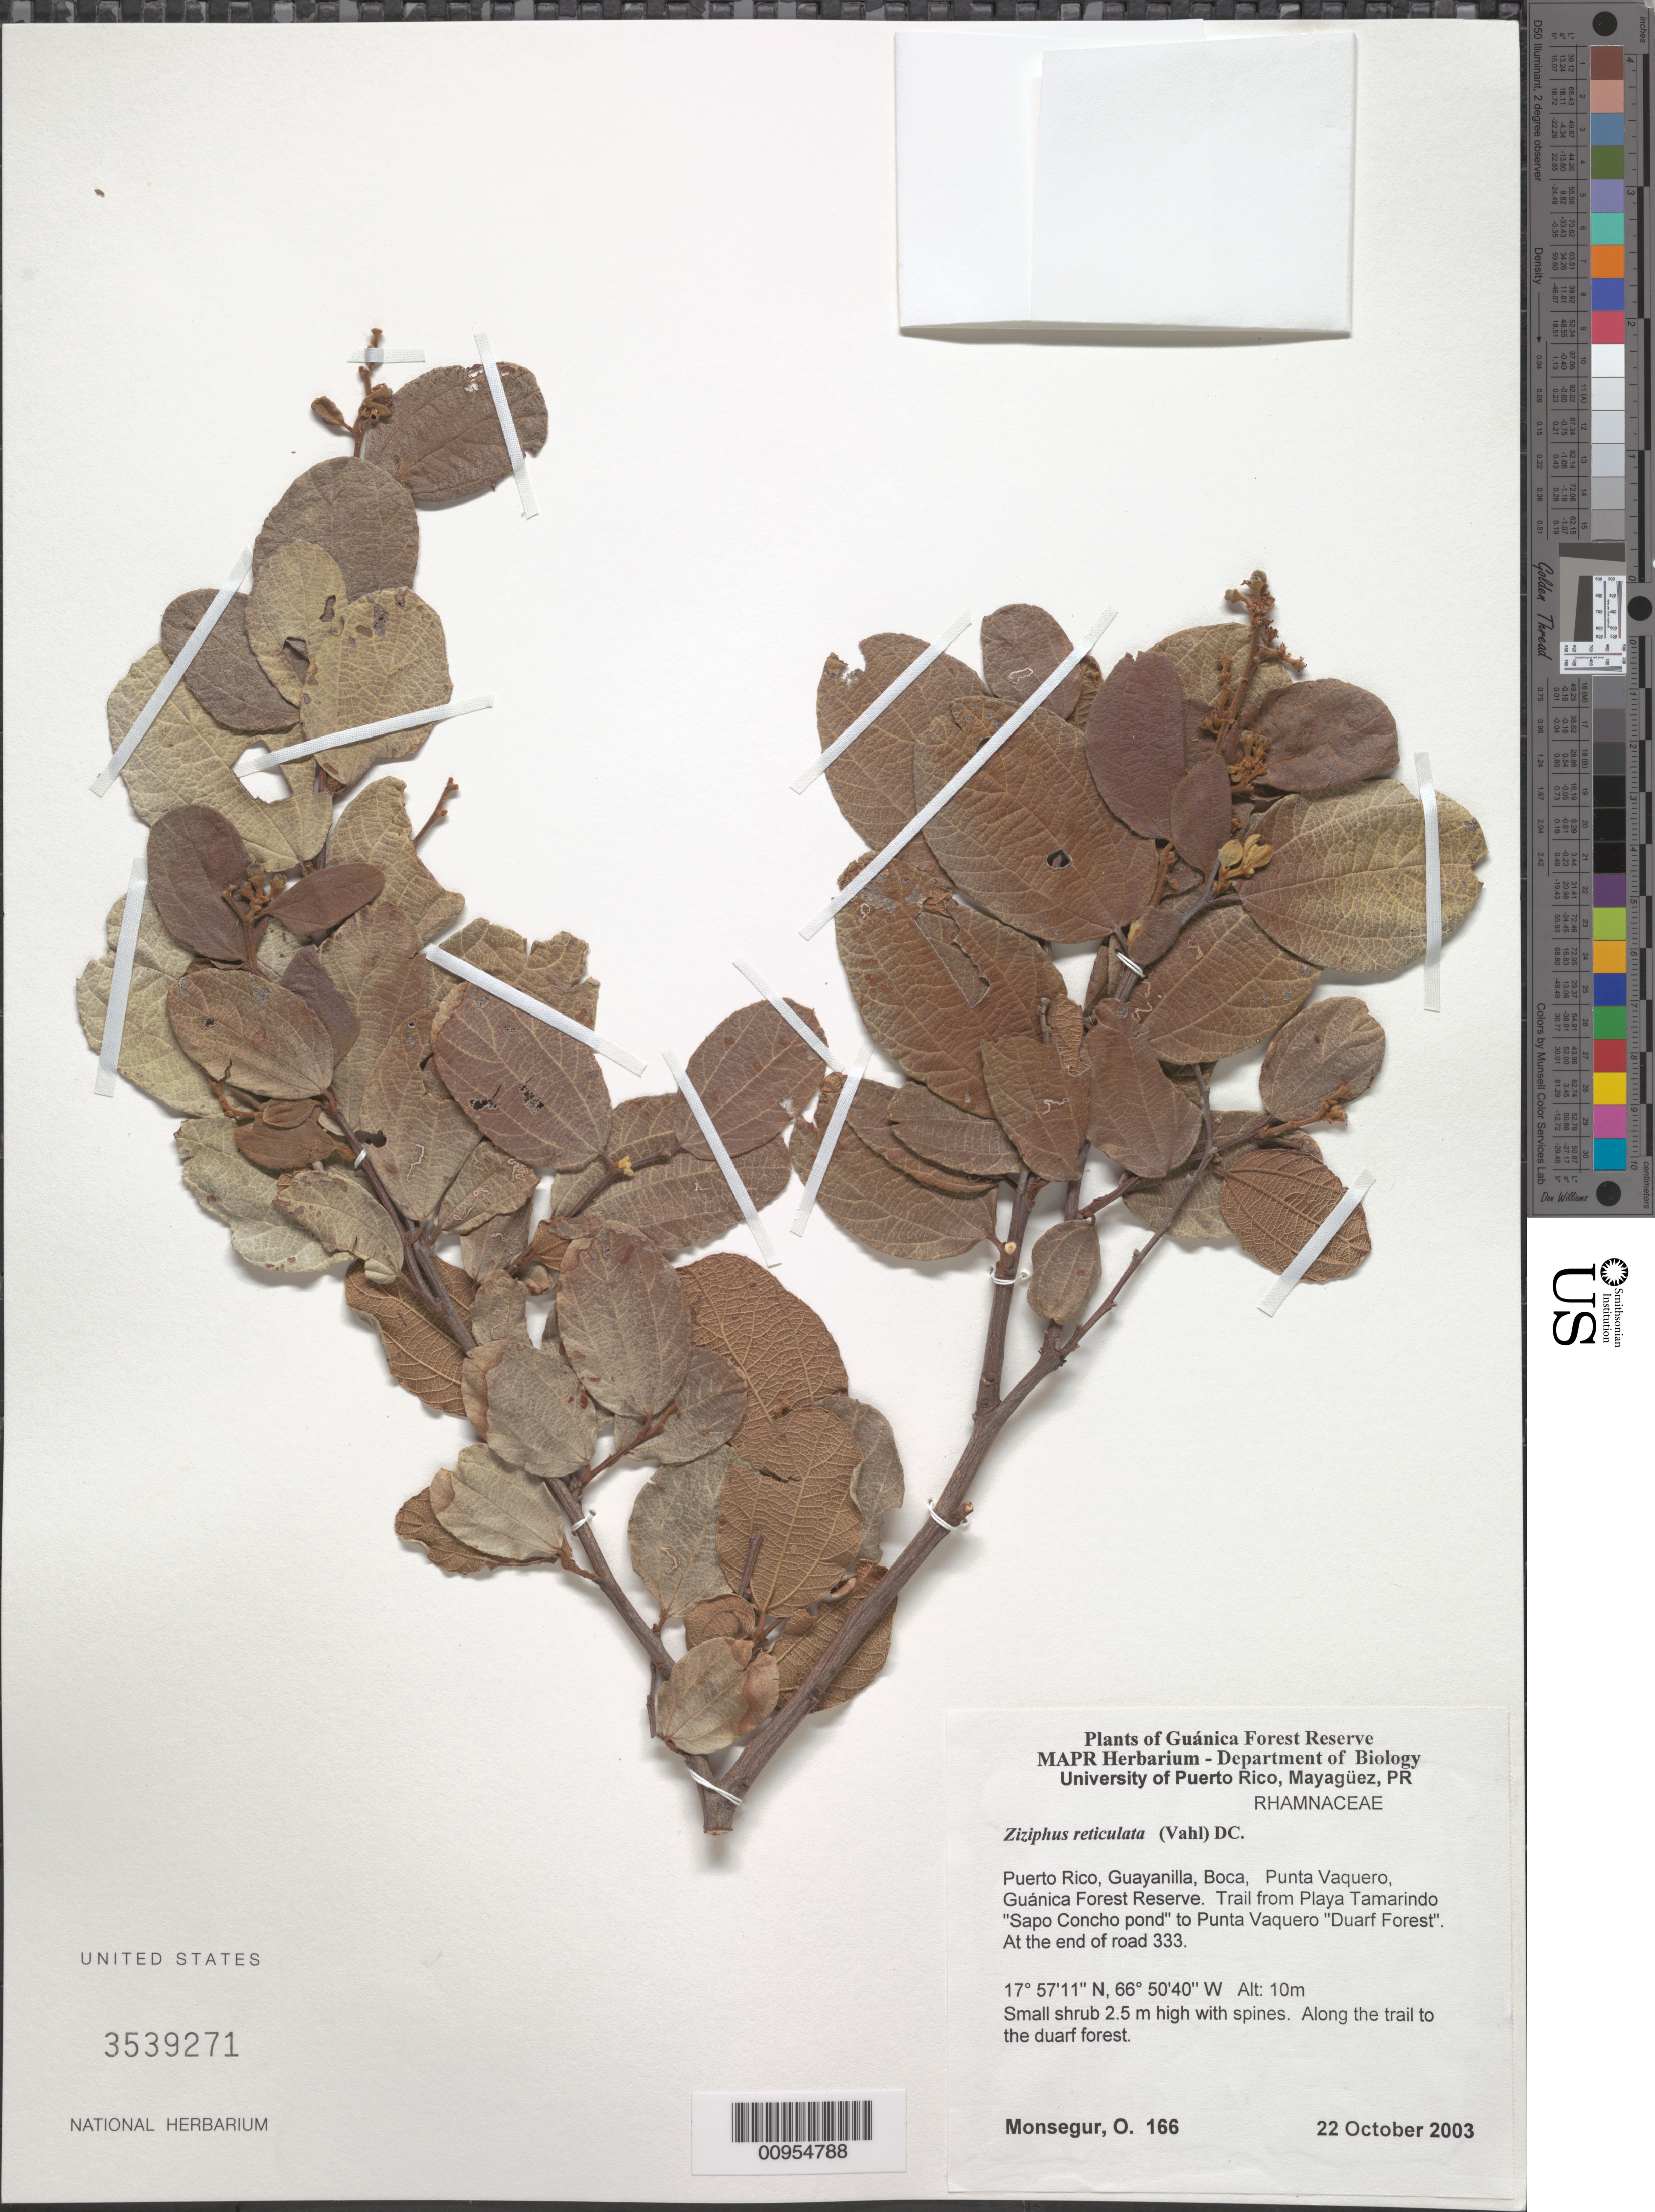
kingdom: Plantae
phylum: Tracheophyta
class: Magnoliopsida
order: Rosales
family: Rhamnaceae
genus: Sarcomphalus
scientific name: Sarcomphalus reticulatus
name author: (Vahl) Urb.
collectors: O. Monsegur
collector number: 166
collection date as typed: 22 Oct 2003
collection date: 2003-10-22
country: Puerto Rico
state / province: Guayanilla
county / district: Boca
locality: Guánica Forest Reserve. Punta Vaquero. Trail from Playa Tamarindo "Sapo Concho pond" to Punta Vaquero "Dwarf Forest". At the end of road 333.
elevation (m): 10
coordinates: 17.57114, 66.50402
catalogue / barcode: US 3539271